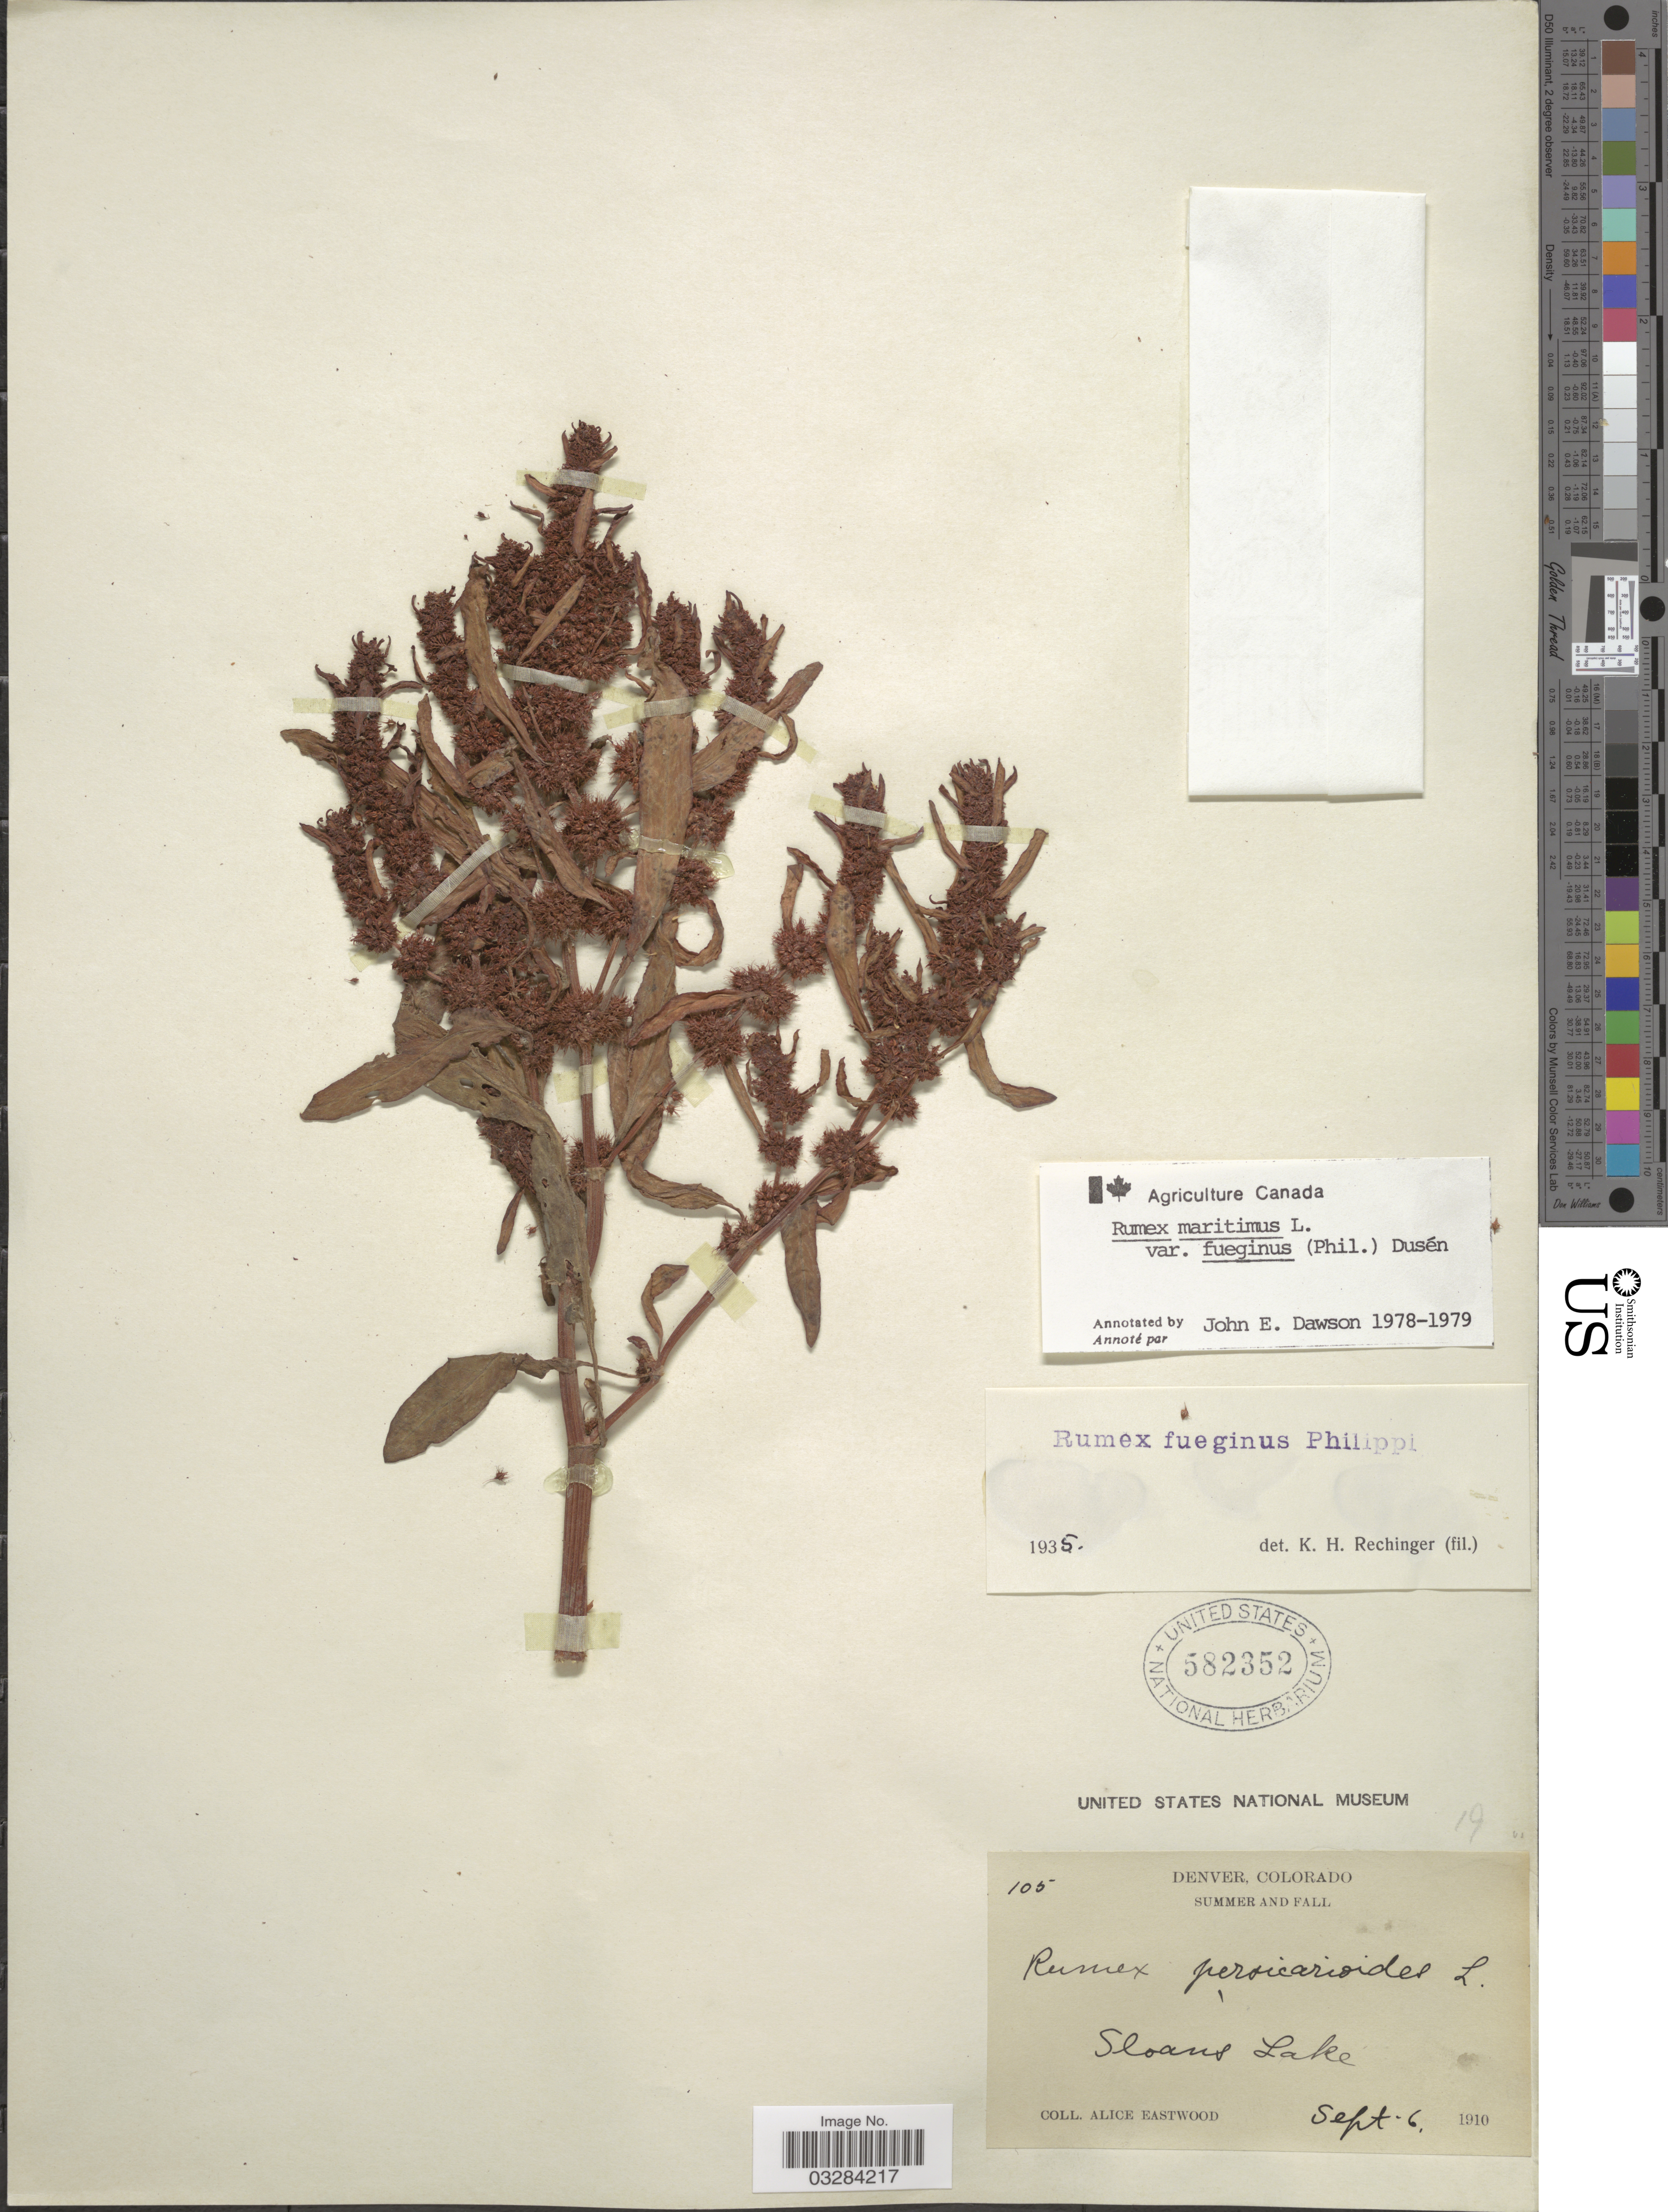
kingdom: Plantae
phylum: Tracheophyta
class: Magnoliopsida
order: Caryophyllales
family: Polygonaceae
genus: Rumex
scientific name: Rumex maritimus var. fueginus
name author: (Phil.) Dusén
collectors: A. Eastwood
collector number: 105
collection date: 1910-09-06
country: United States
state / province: Colorado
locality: Denver. Sloans Lake.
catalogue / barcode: US 582352